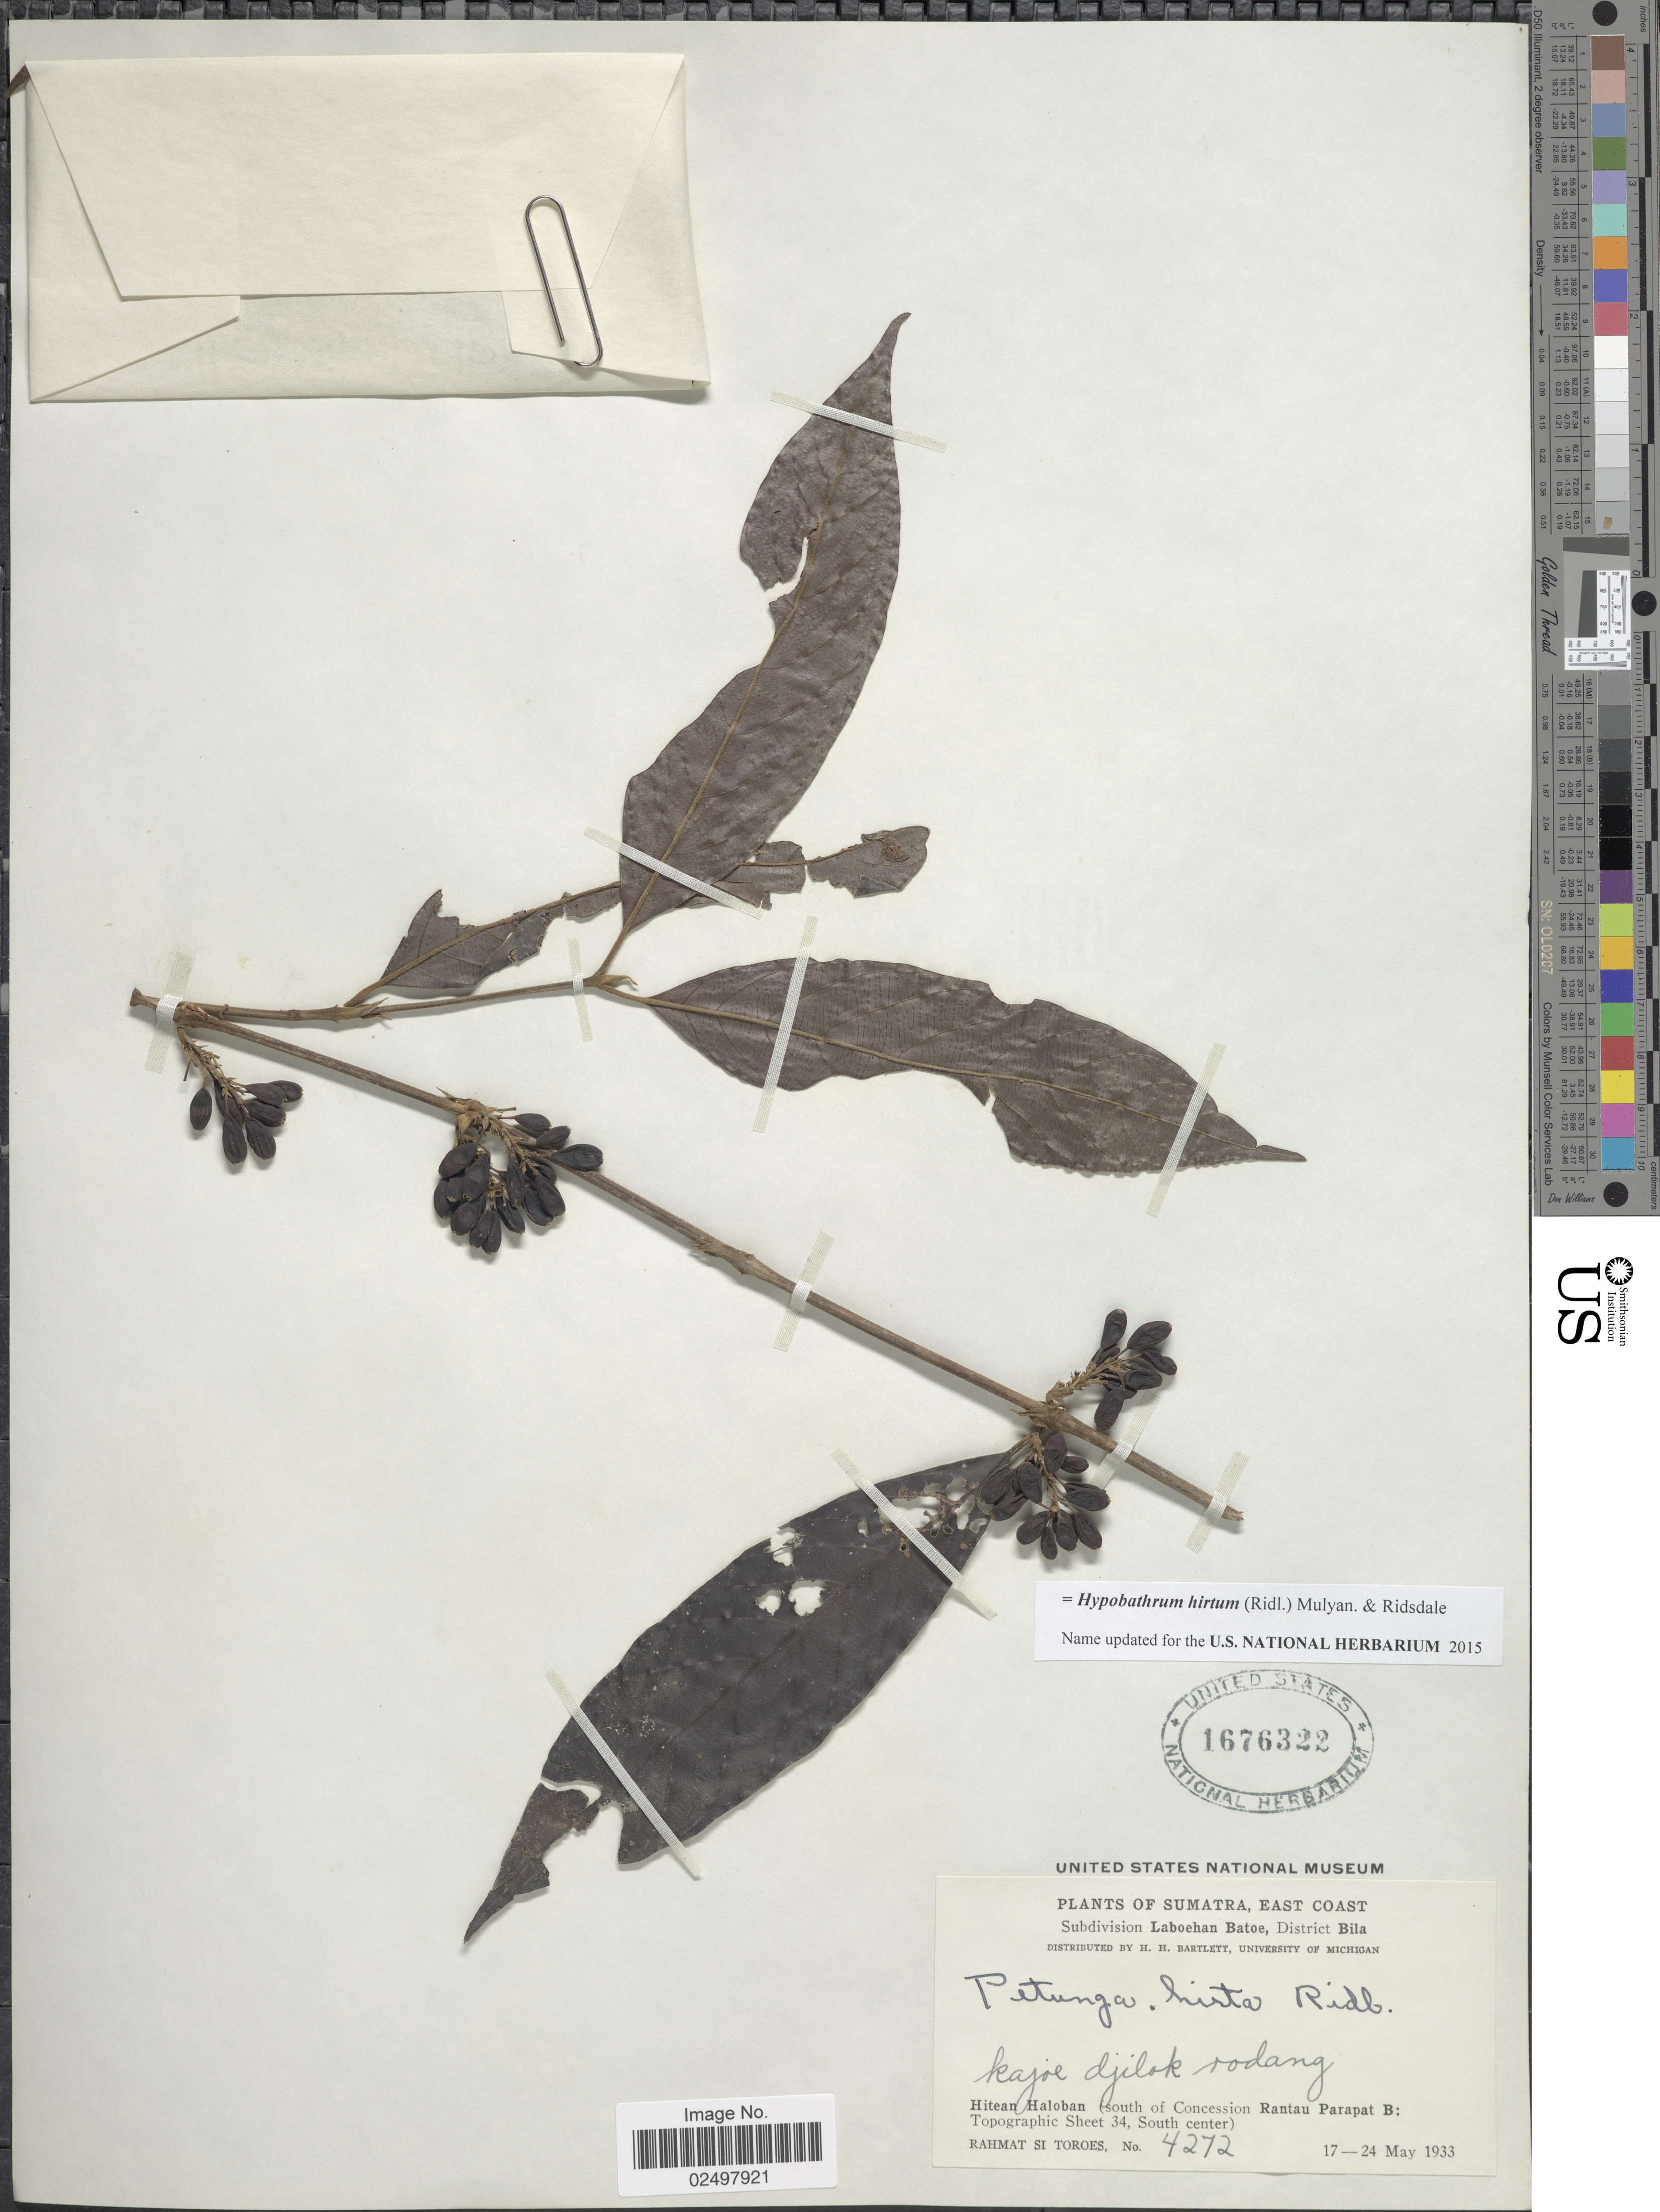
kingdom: Plantae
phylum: Tracheophyta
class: Magnoliopsida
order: Gentianales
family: Rubiaceae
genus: Hypobathrum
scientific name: Hypobathrum hirtum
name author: (Ridl.) Mulyan. & Ridsdale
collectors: Rahmat Si Boeea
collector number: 4272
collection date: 1933-05-17/1933-05-24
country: Indonesia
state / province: Sumatra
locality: East Coast, kajoe djilok rodang, Hitean Haloban (south of Concession Rantau Parapat B: Topographic Sheet 34, South center)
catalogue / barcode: US 1676322